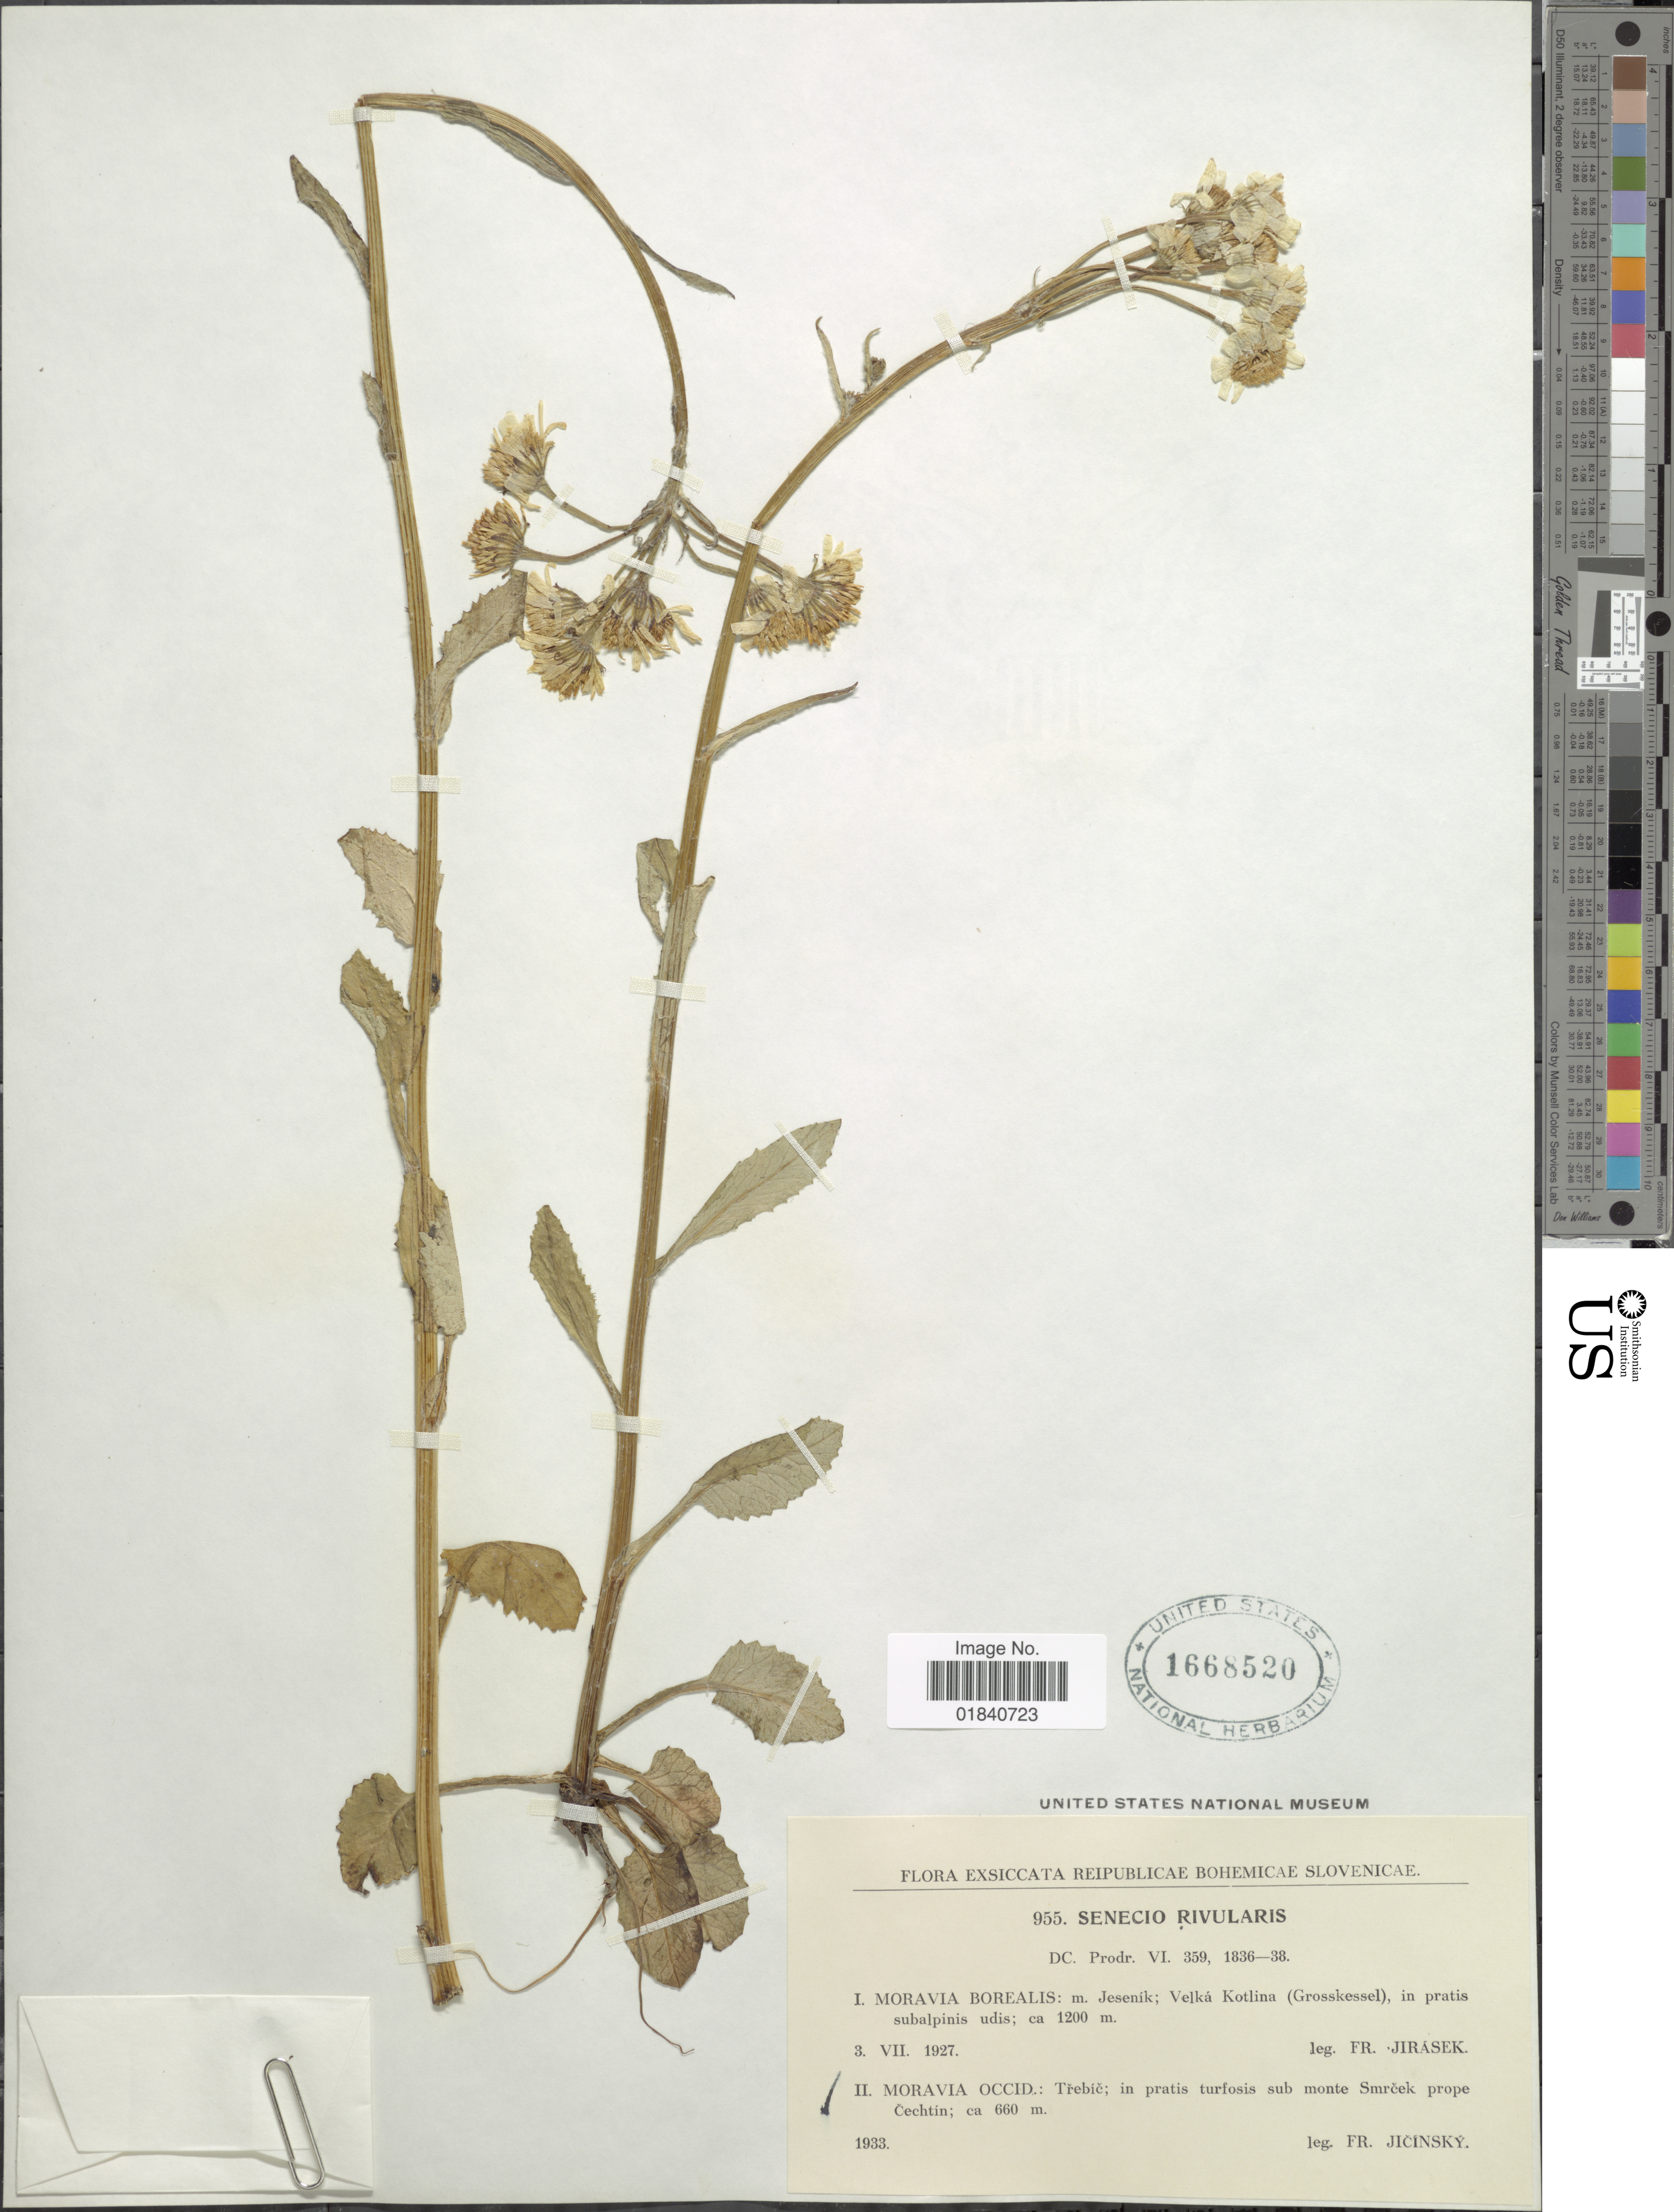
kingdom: Plantae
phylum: Tracheophyta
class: Magnoliopsida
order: Asterales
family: Asteraceae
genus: Tephroseris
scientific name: Tephroseris crispa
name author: (Jacquinot) Rchb.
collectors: B. Jicinsky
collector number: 955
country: Slovakia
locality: Reipublicae Bohemicae Slovenicae. Moravia occid.: Trebic; in pratis turfosis sub monte Smrcek prope Cechtin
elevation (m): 660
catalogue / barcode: US 1668520